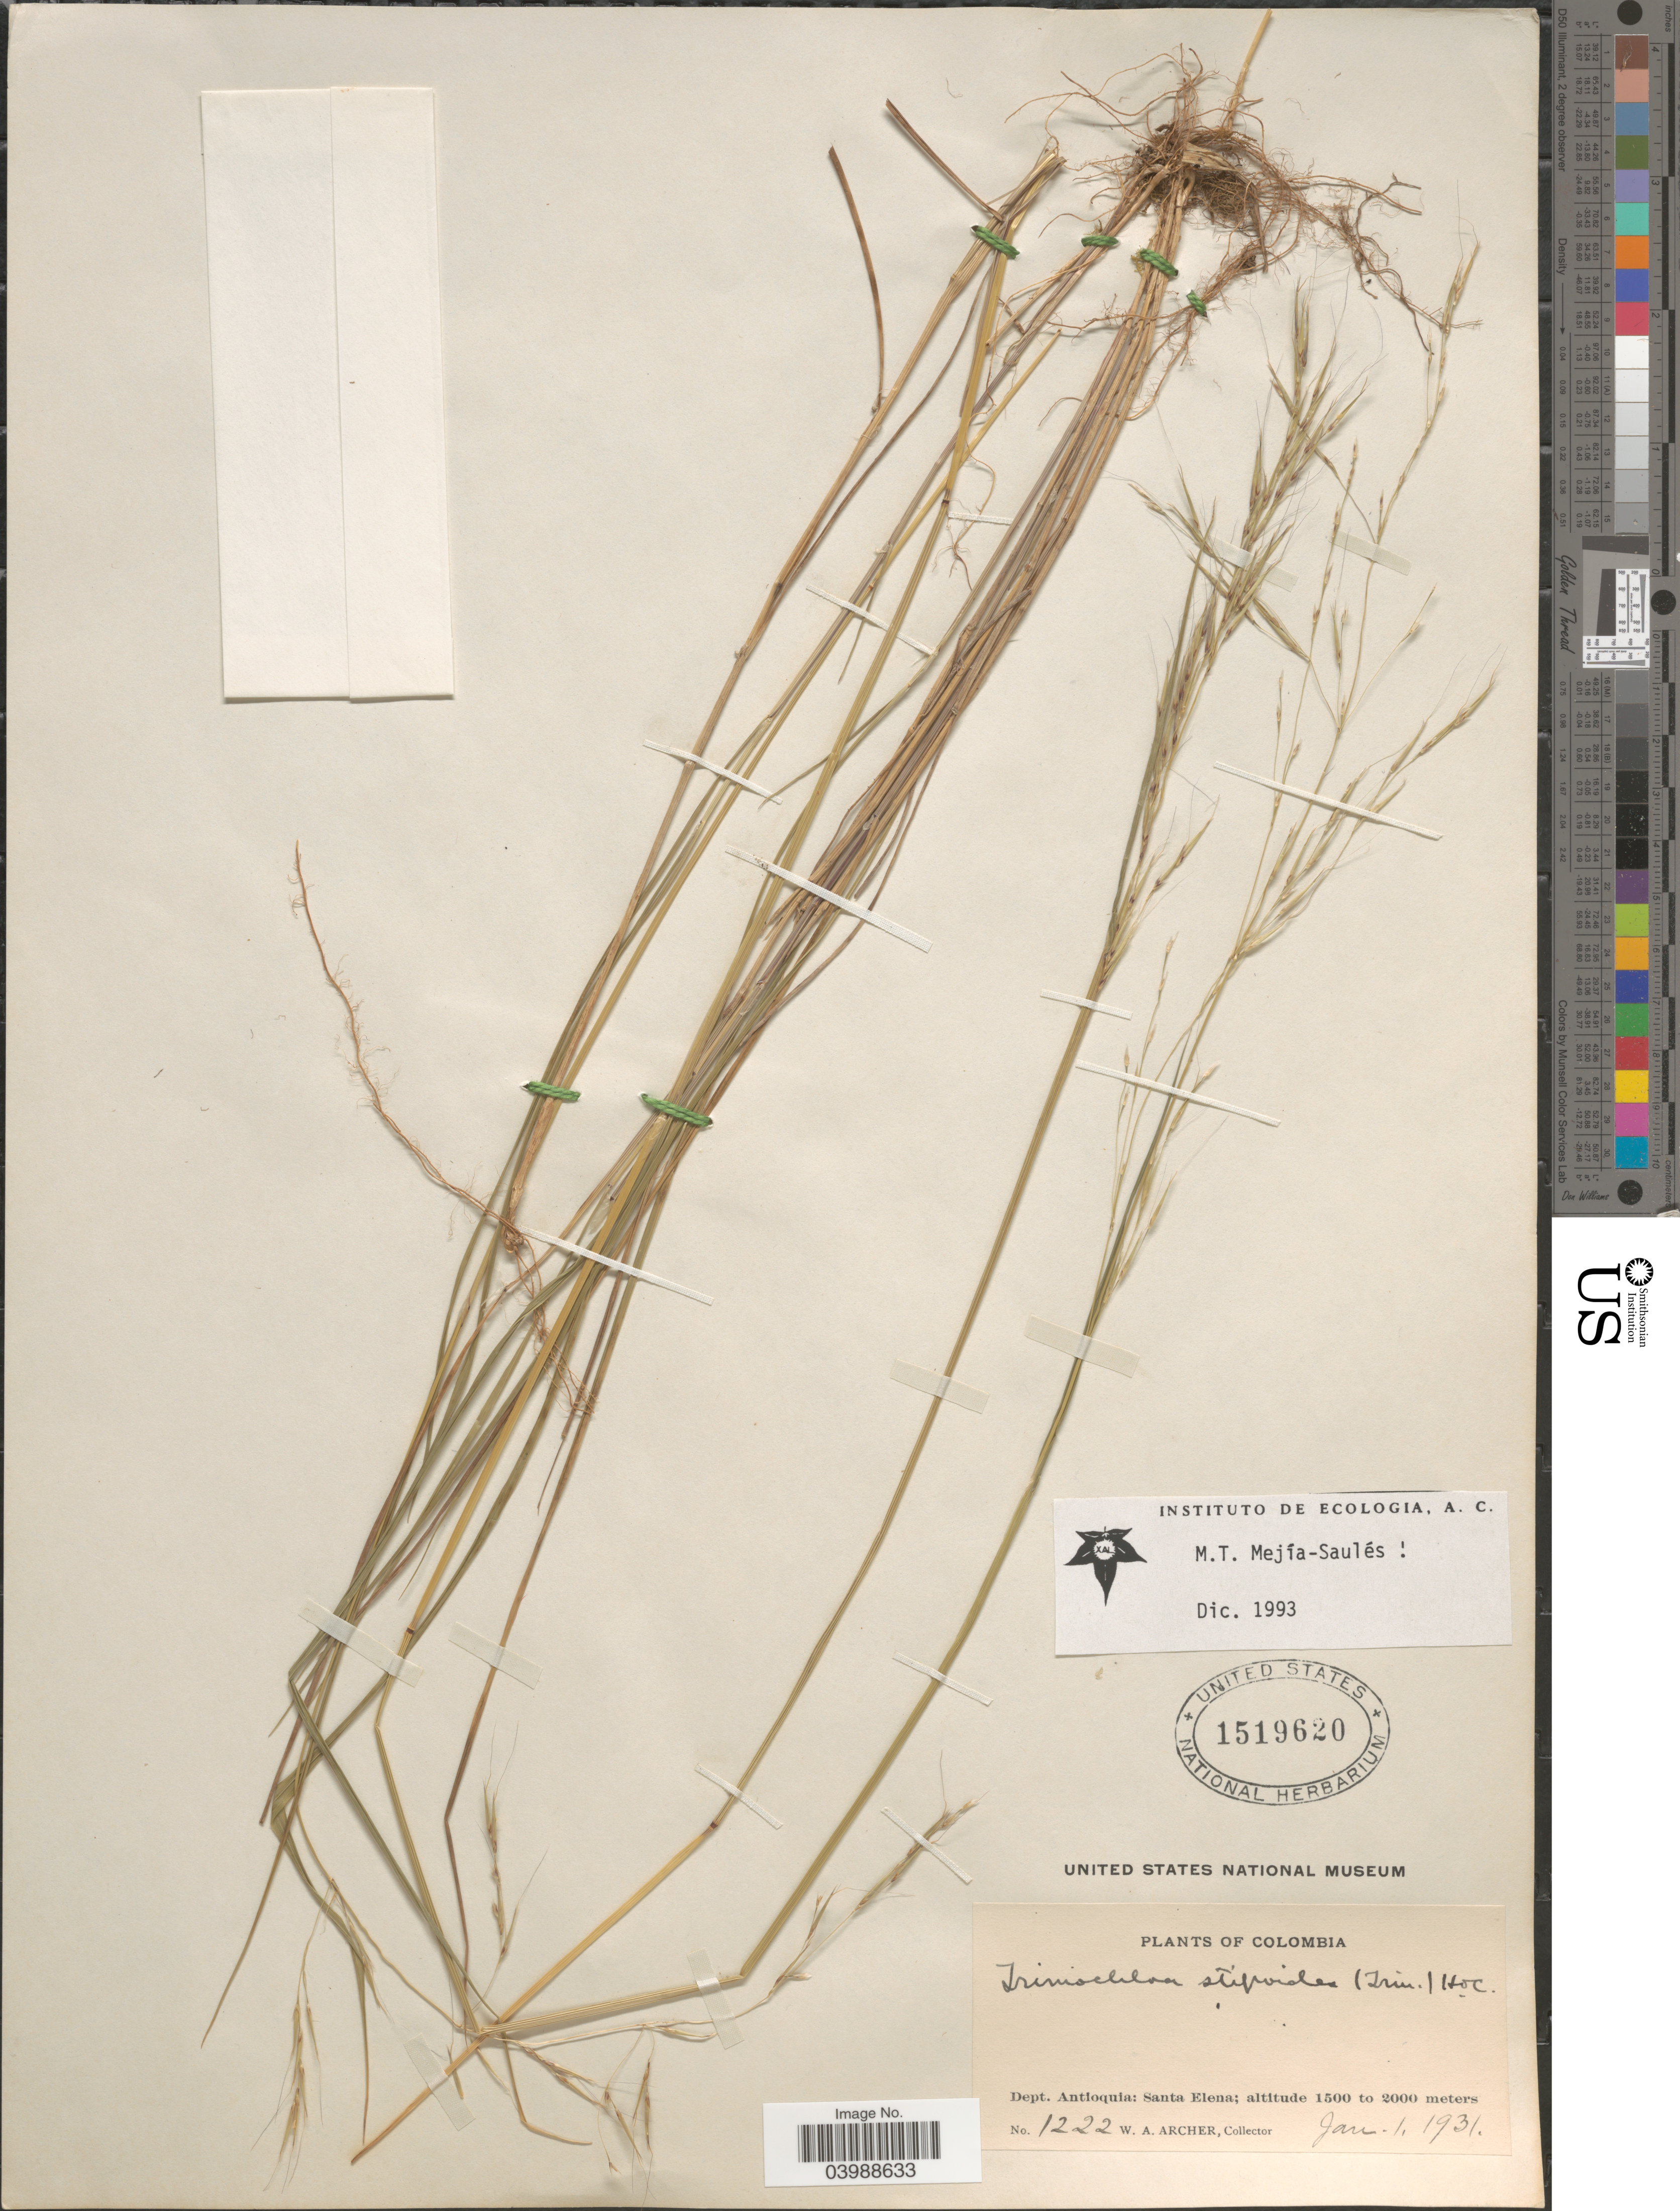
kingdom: Plantae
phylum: Tracheophyta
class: Liliopsida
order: Poales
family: Poaceae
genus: Triniochloa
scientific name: Triniochloa stipoides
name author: (Kunth) Hitchc.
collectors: W. Archer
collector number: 1222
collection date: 1931-01-01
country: Colombia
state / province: Antioquia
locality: Dept. Antioquia: Santa Elena.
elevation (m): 1500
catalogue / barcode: US 1519620